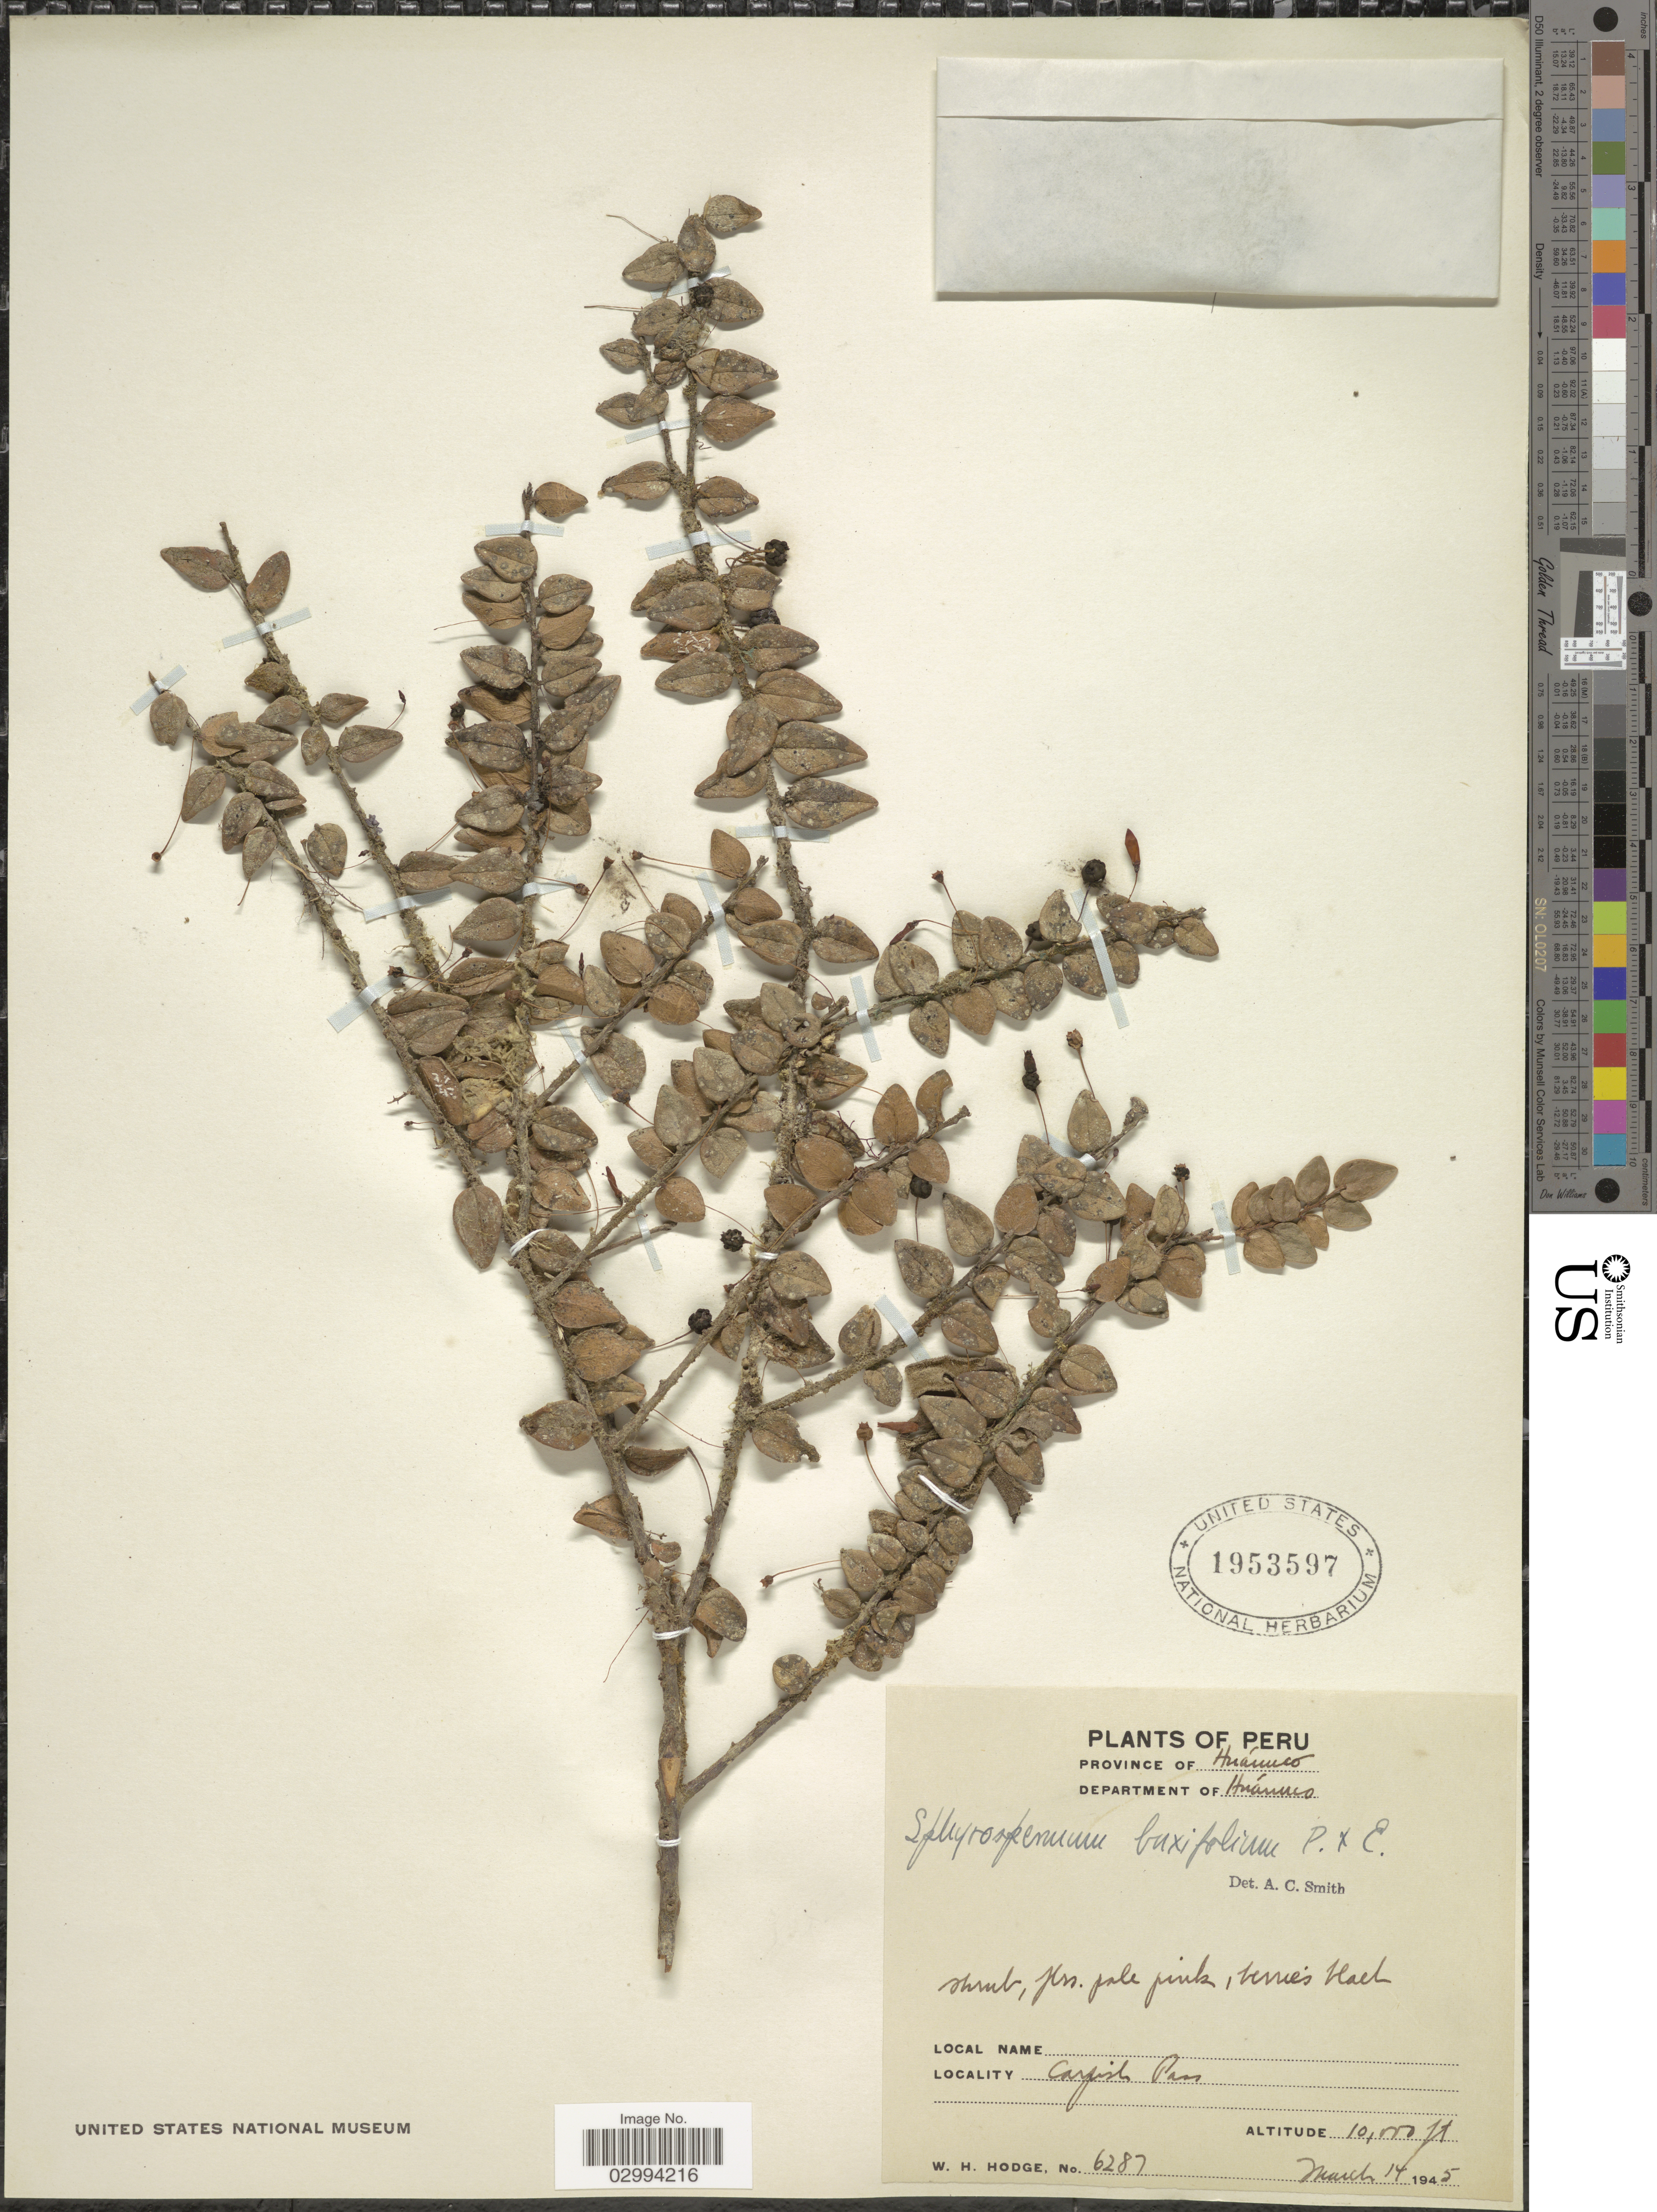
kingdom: Plantae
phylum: Tracheophyta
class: Magnoliopsida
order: Ericales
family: Ericaceae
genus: Sphyrospermum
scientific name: Sphyrospermum buxifolium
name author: Poepp. & Endl.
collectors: W. Hodge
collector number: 6287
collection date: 1945-03-14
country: Peru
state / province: Huánuco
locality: Department of Huánuco, Carpish Pass.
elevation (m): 3048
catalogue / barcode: US 1953597